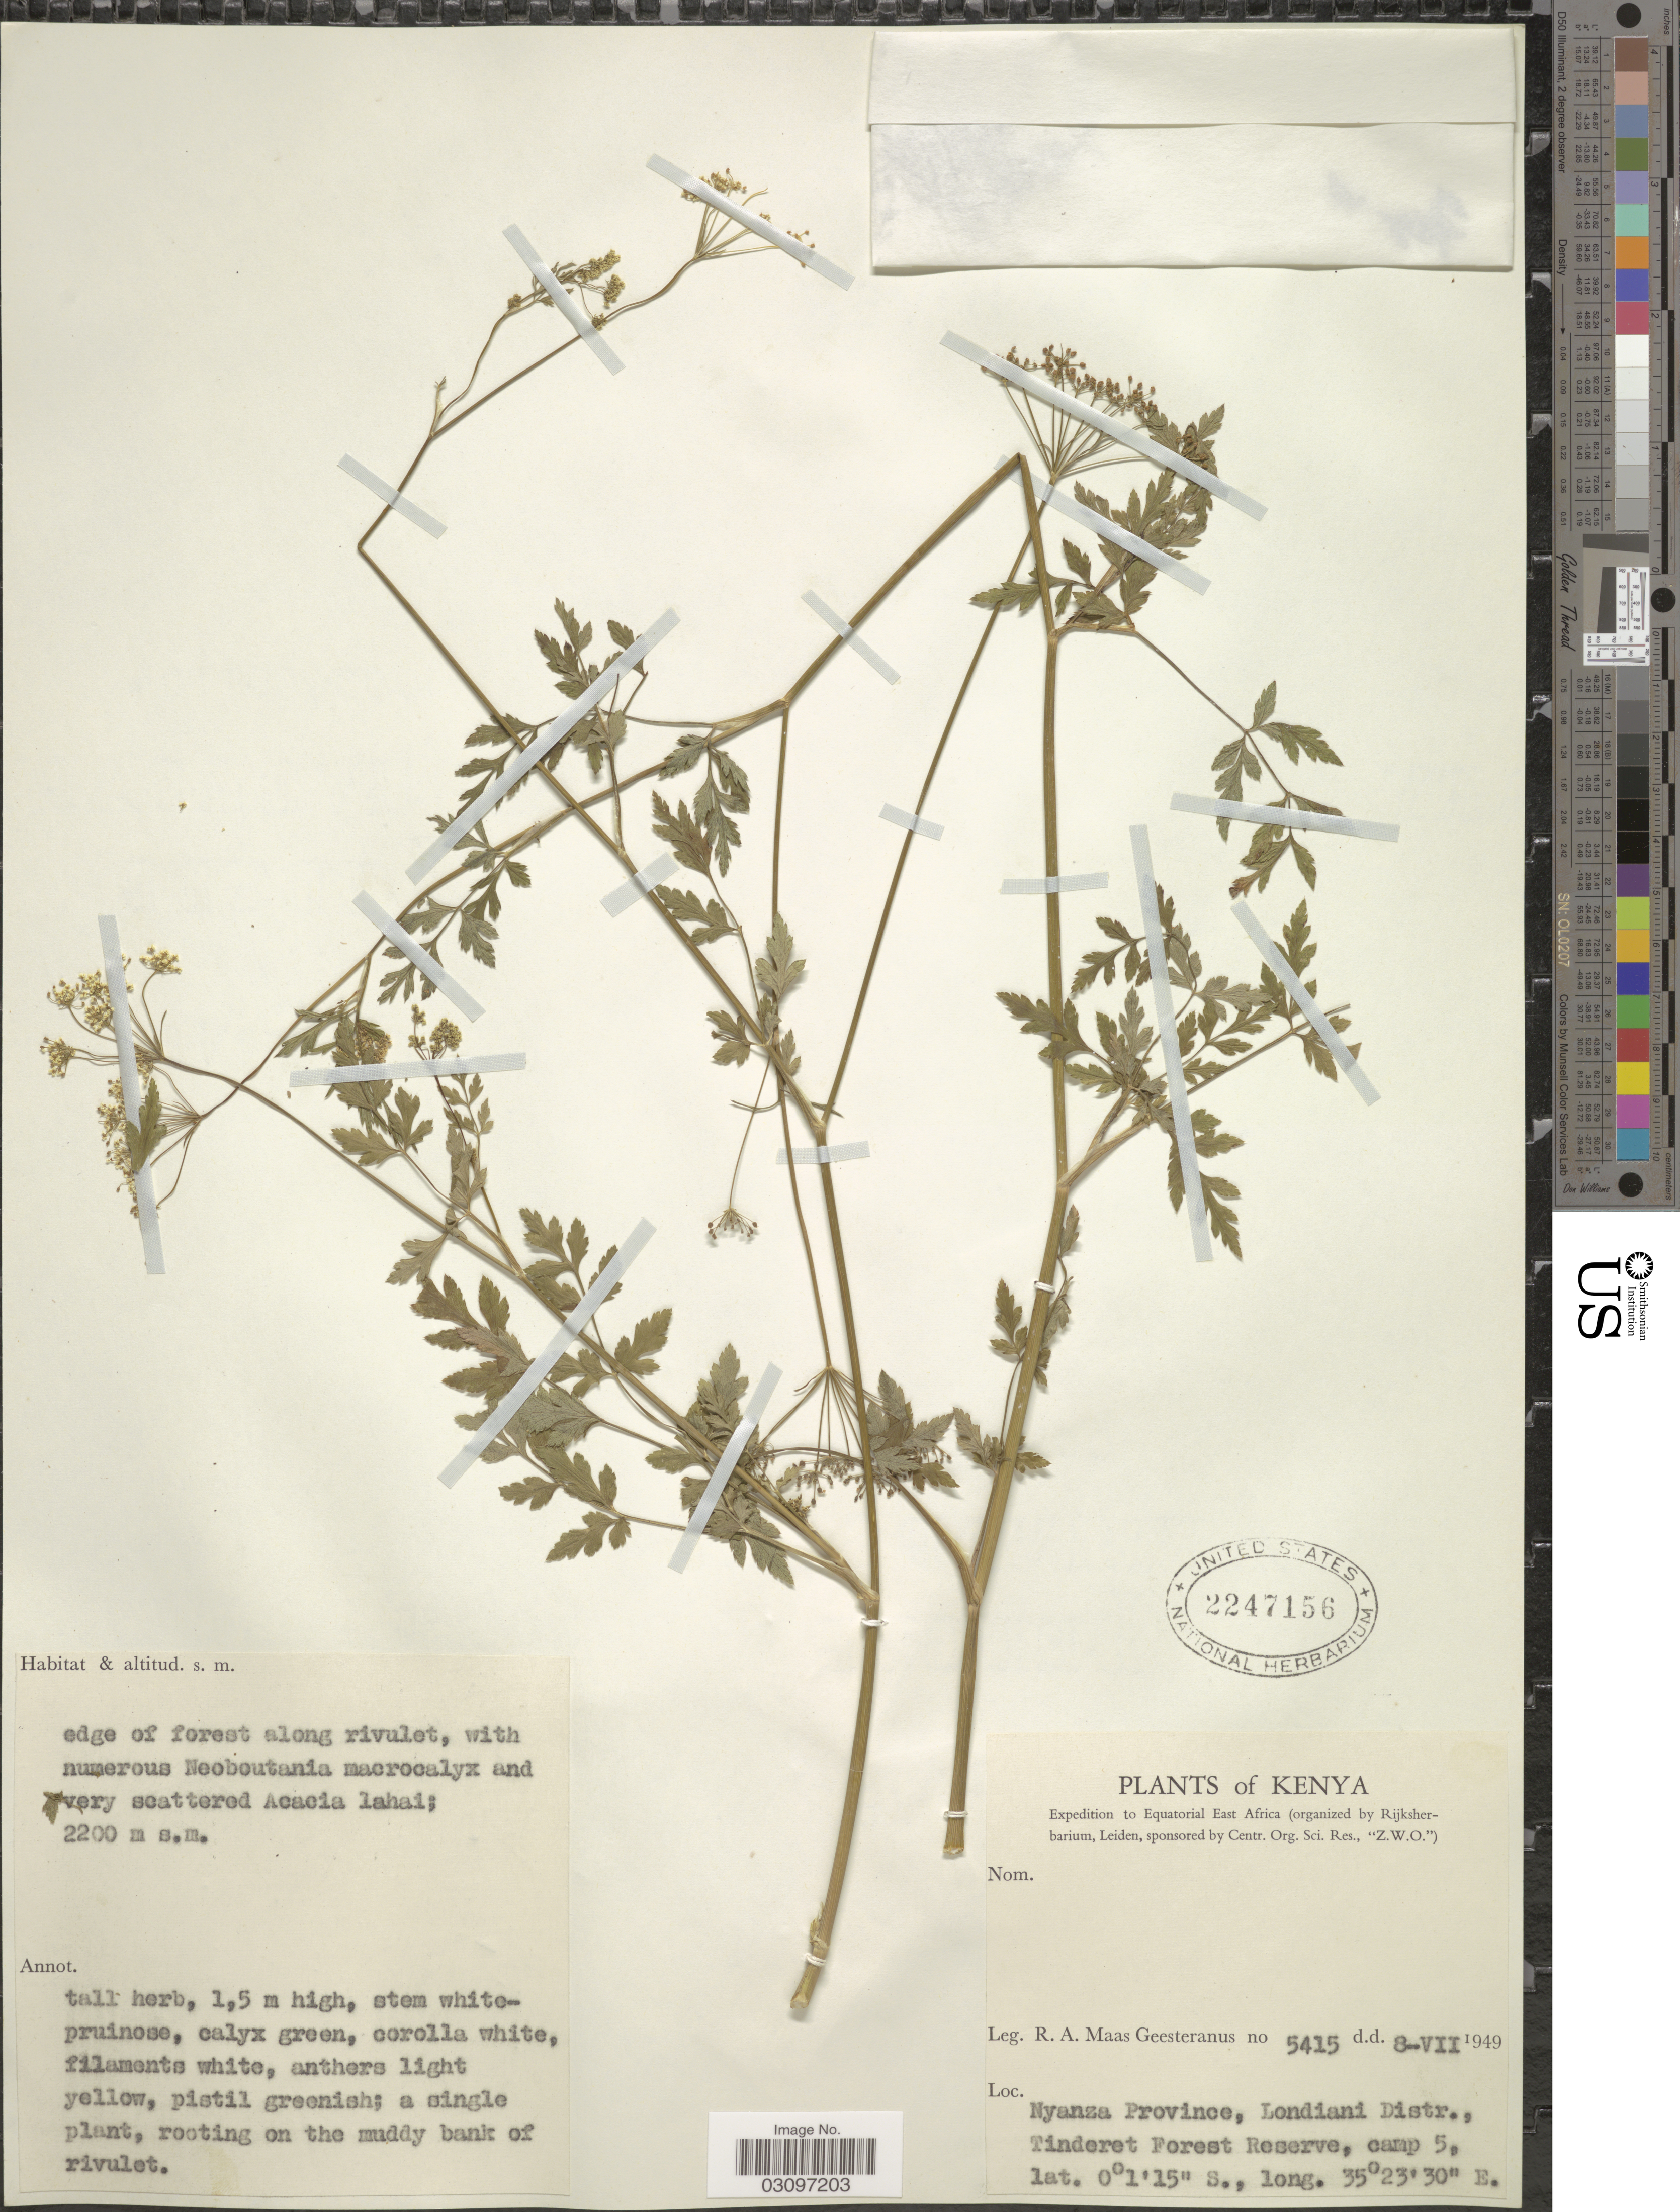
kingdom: Plantae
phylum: Tracheophyta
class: Magnoliopsida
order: Apiales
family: Apiaceae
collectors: R. A. Maas Geesteranus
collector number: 5415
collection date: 1949-07-08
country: Kenya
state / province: Kericho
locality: Nyanza Province, Londiani Distr., Tinderet Forest Reserve, camp 5.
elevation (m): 2200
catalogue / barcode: US 2247156